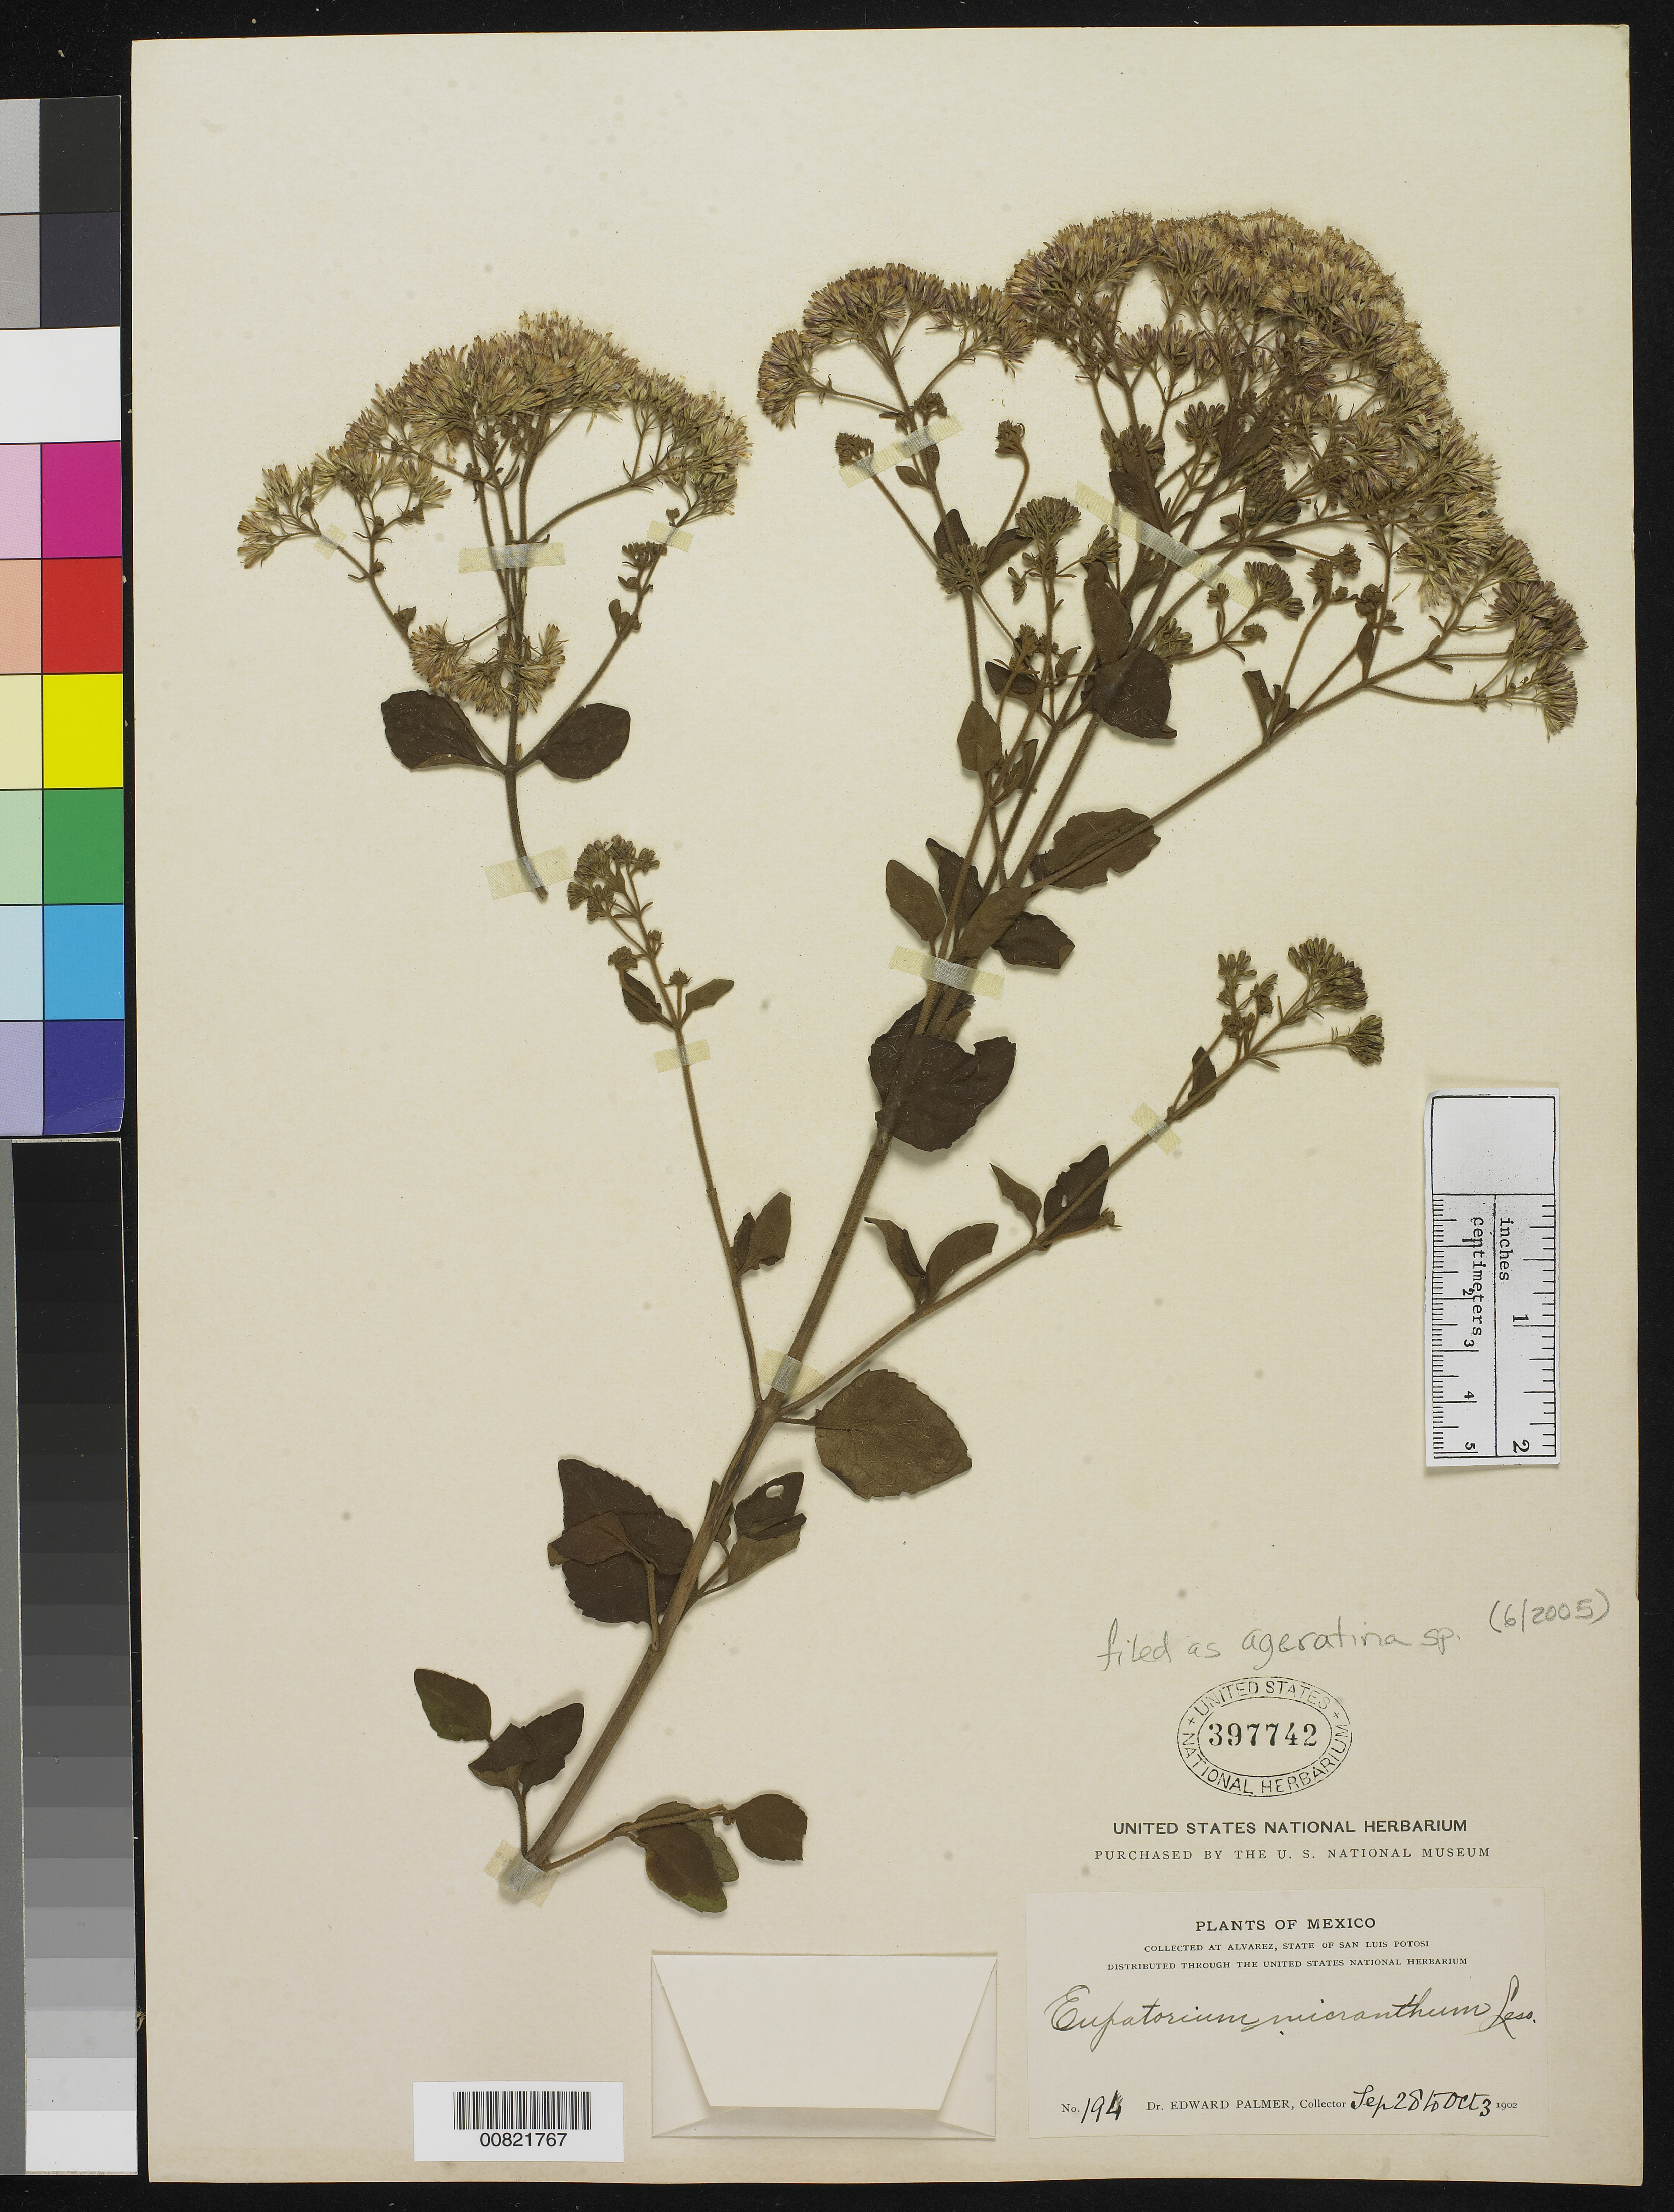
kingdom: Plantae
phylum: Tracheophyta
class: Magnoliopsida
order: Asterales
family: Asteraceae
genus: Ageratina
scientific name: Ageratina sp.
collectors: E. Palmer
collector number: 194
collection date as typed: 28 Sep 1902 to 03 Oct 1902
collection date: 1902-09-28/1902-10-03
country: Mexico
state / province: San Luis Potosí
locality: Alvarez, San Luis Potosí.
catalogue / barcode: US 397742